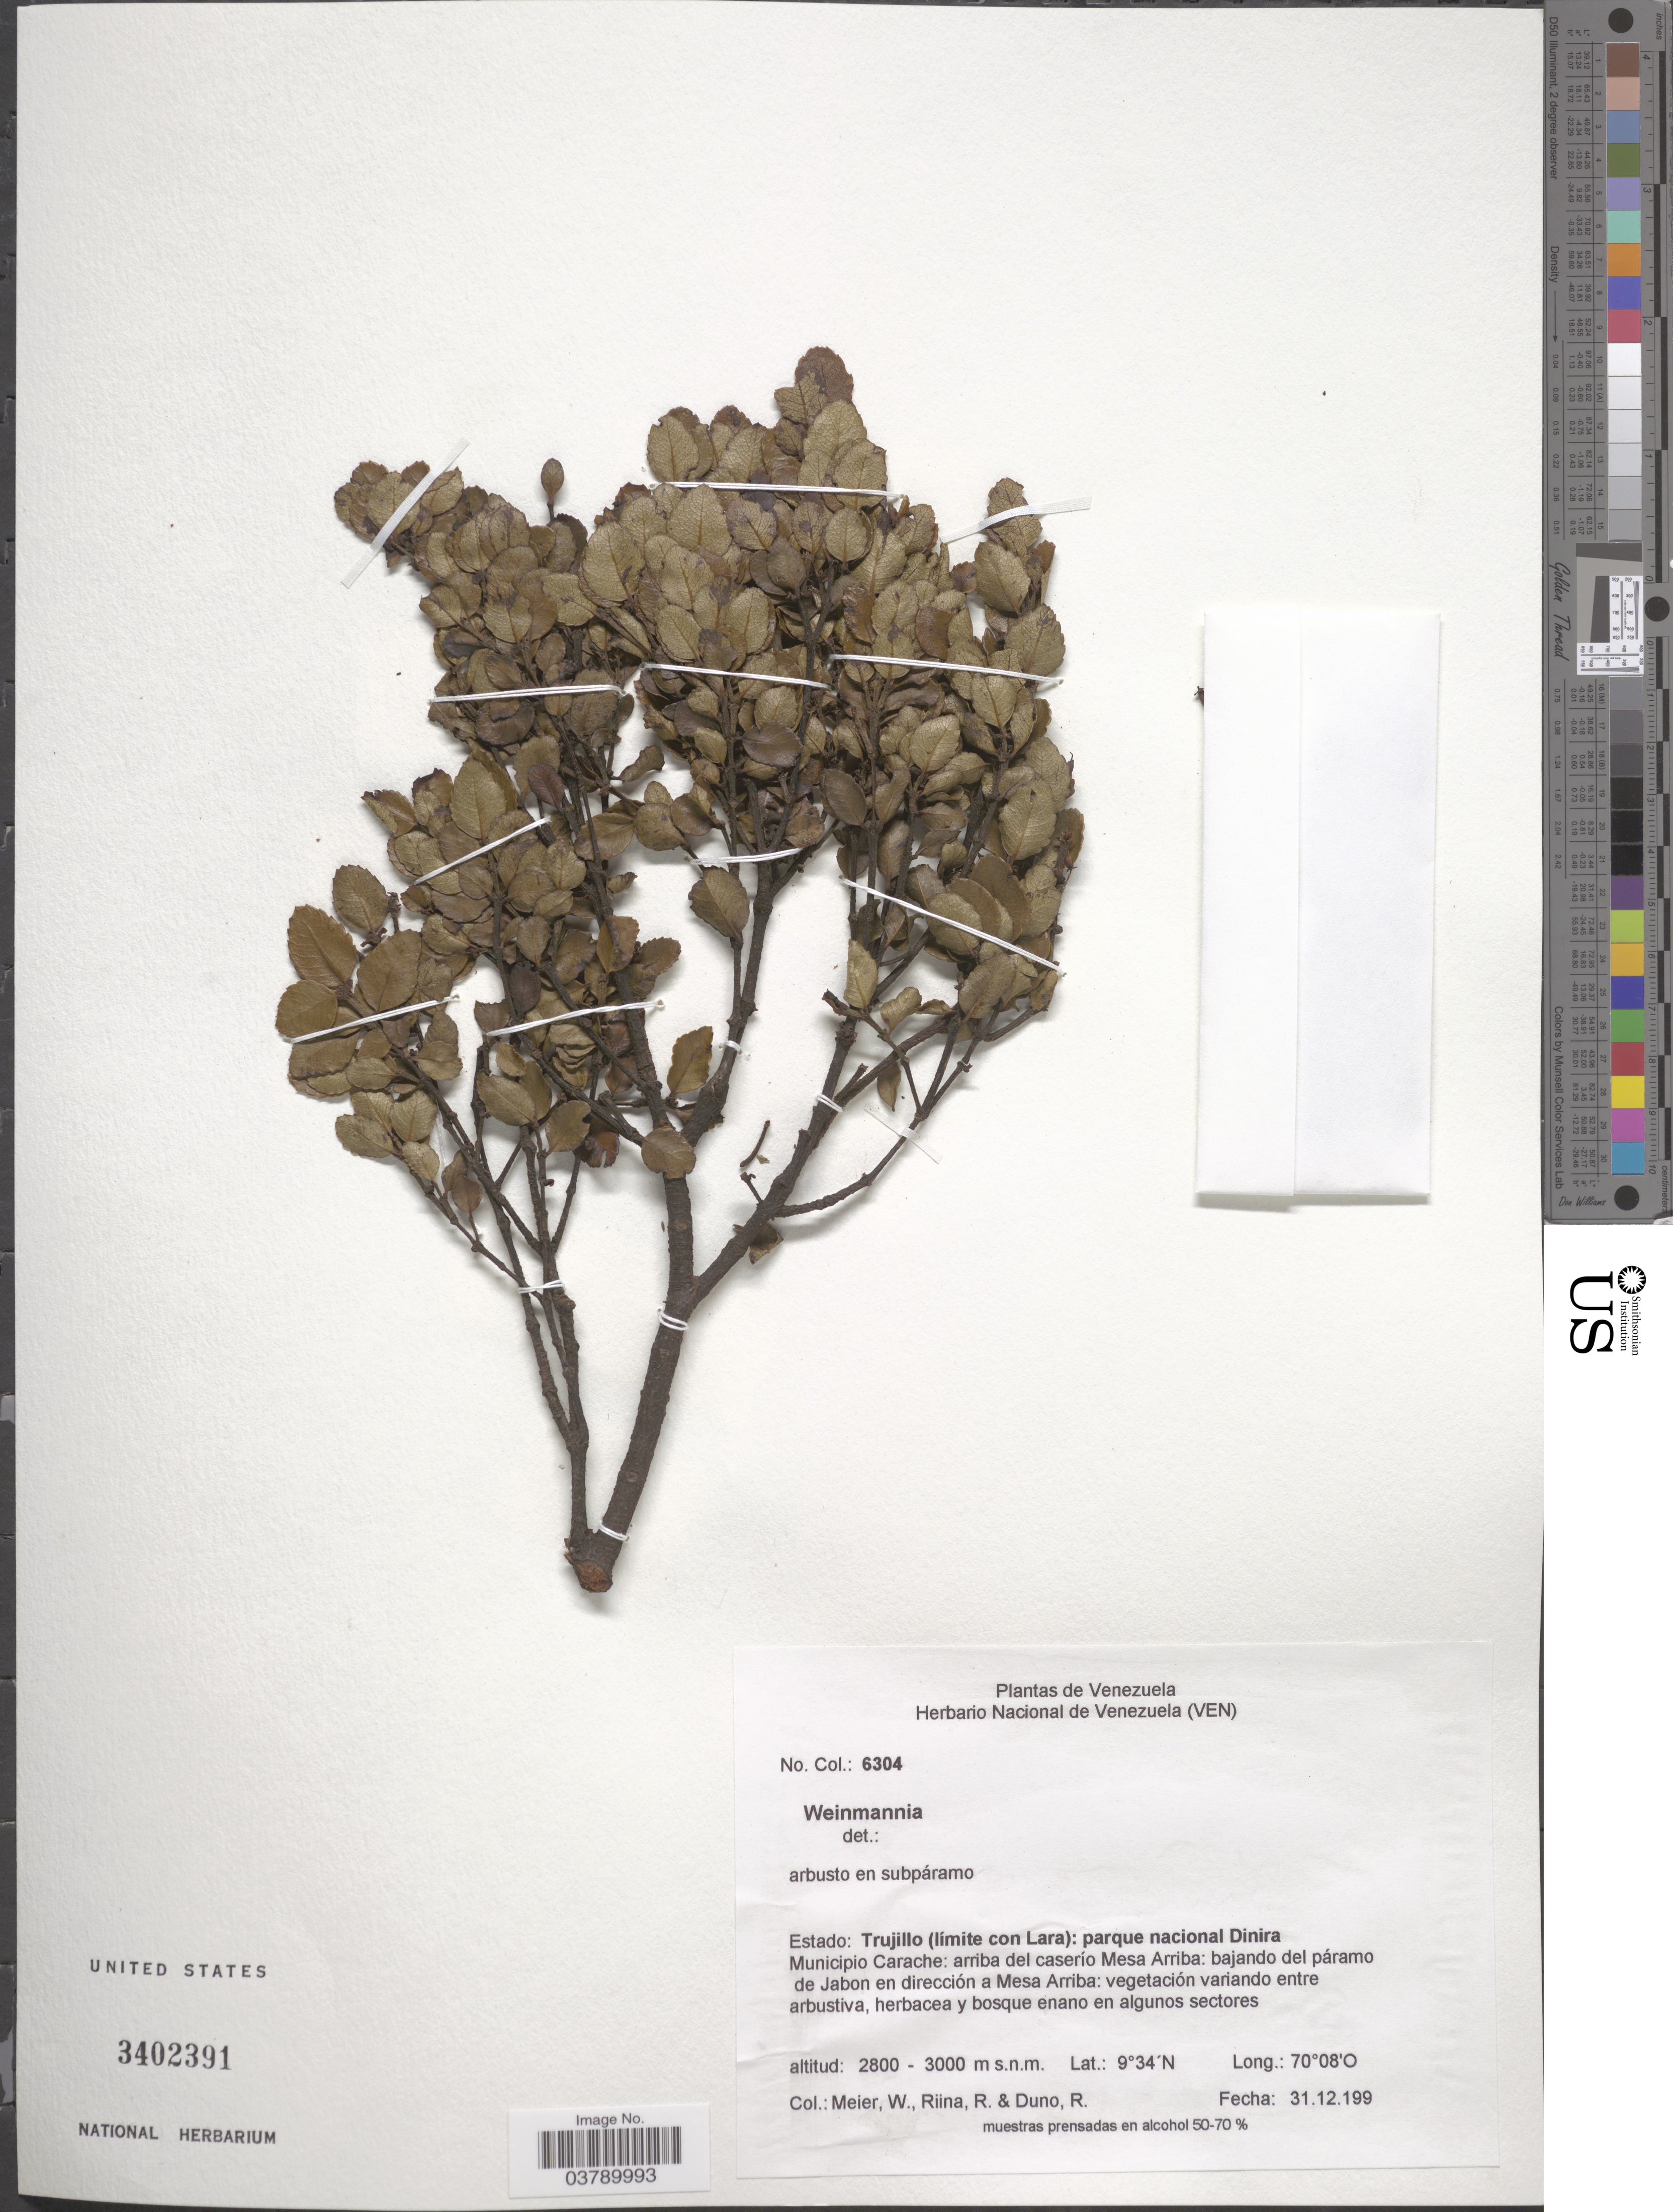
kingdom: Plantae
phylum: Tracheophyta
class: Magnoliopsida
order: Oxalidales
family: Cunoniaceae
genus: Weinmannia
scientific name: Weinmannia karsteniana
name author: Szyszyll.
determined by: Dorr, L. J., (BOT), Smithsonian Institution - National Museum of Natural History (UNITED STATES)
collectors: W. Meier, R. Riina & R. Duno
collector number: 6304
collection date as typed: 31.12.199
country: Venezuela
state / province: Trujillo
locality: Trujillo (límite con Lara): parque nacional Dinira. Municipio Carache: arriba del caserío Mesa Arriba: bajando del páramo de Jabon en dirección a Mesa Arriva.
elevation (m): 2800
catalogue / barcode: US 3402391